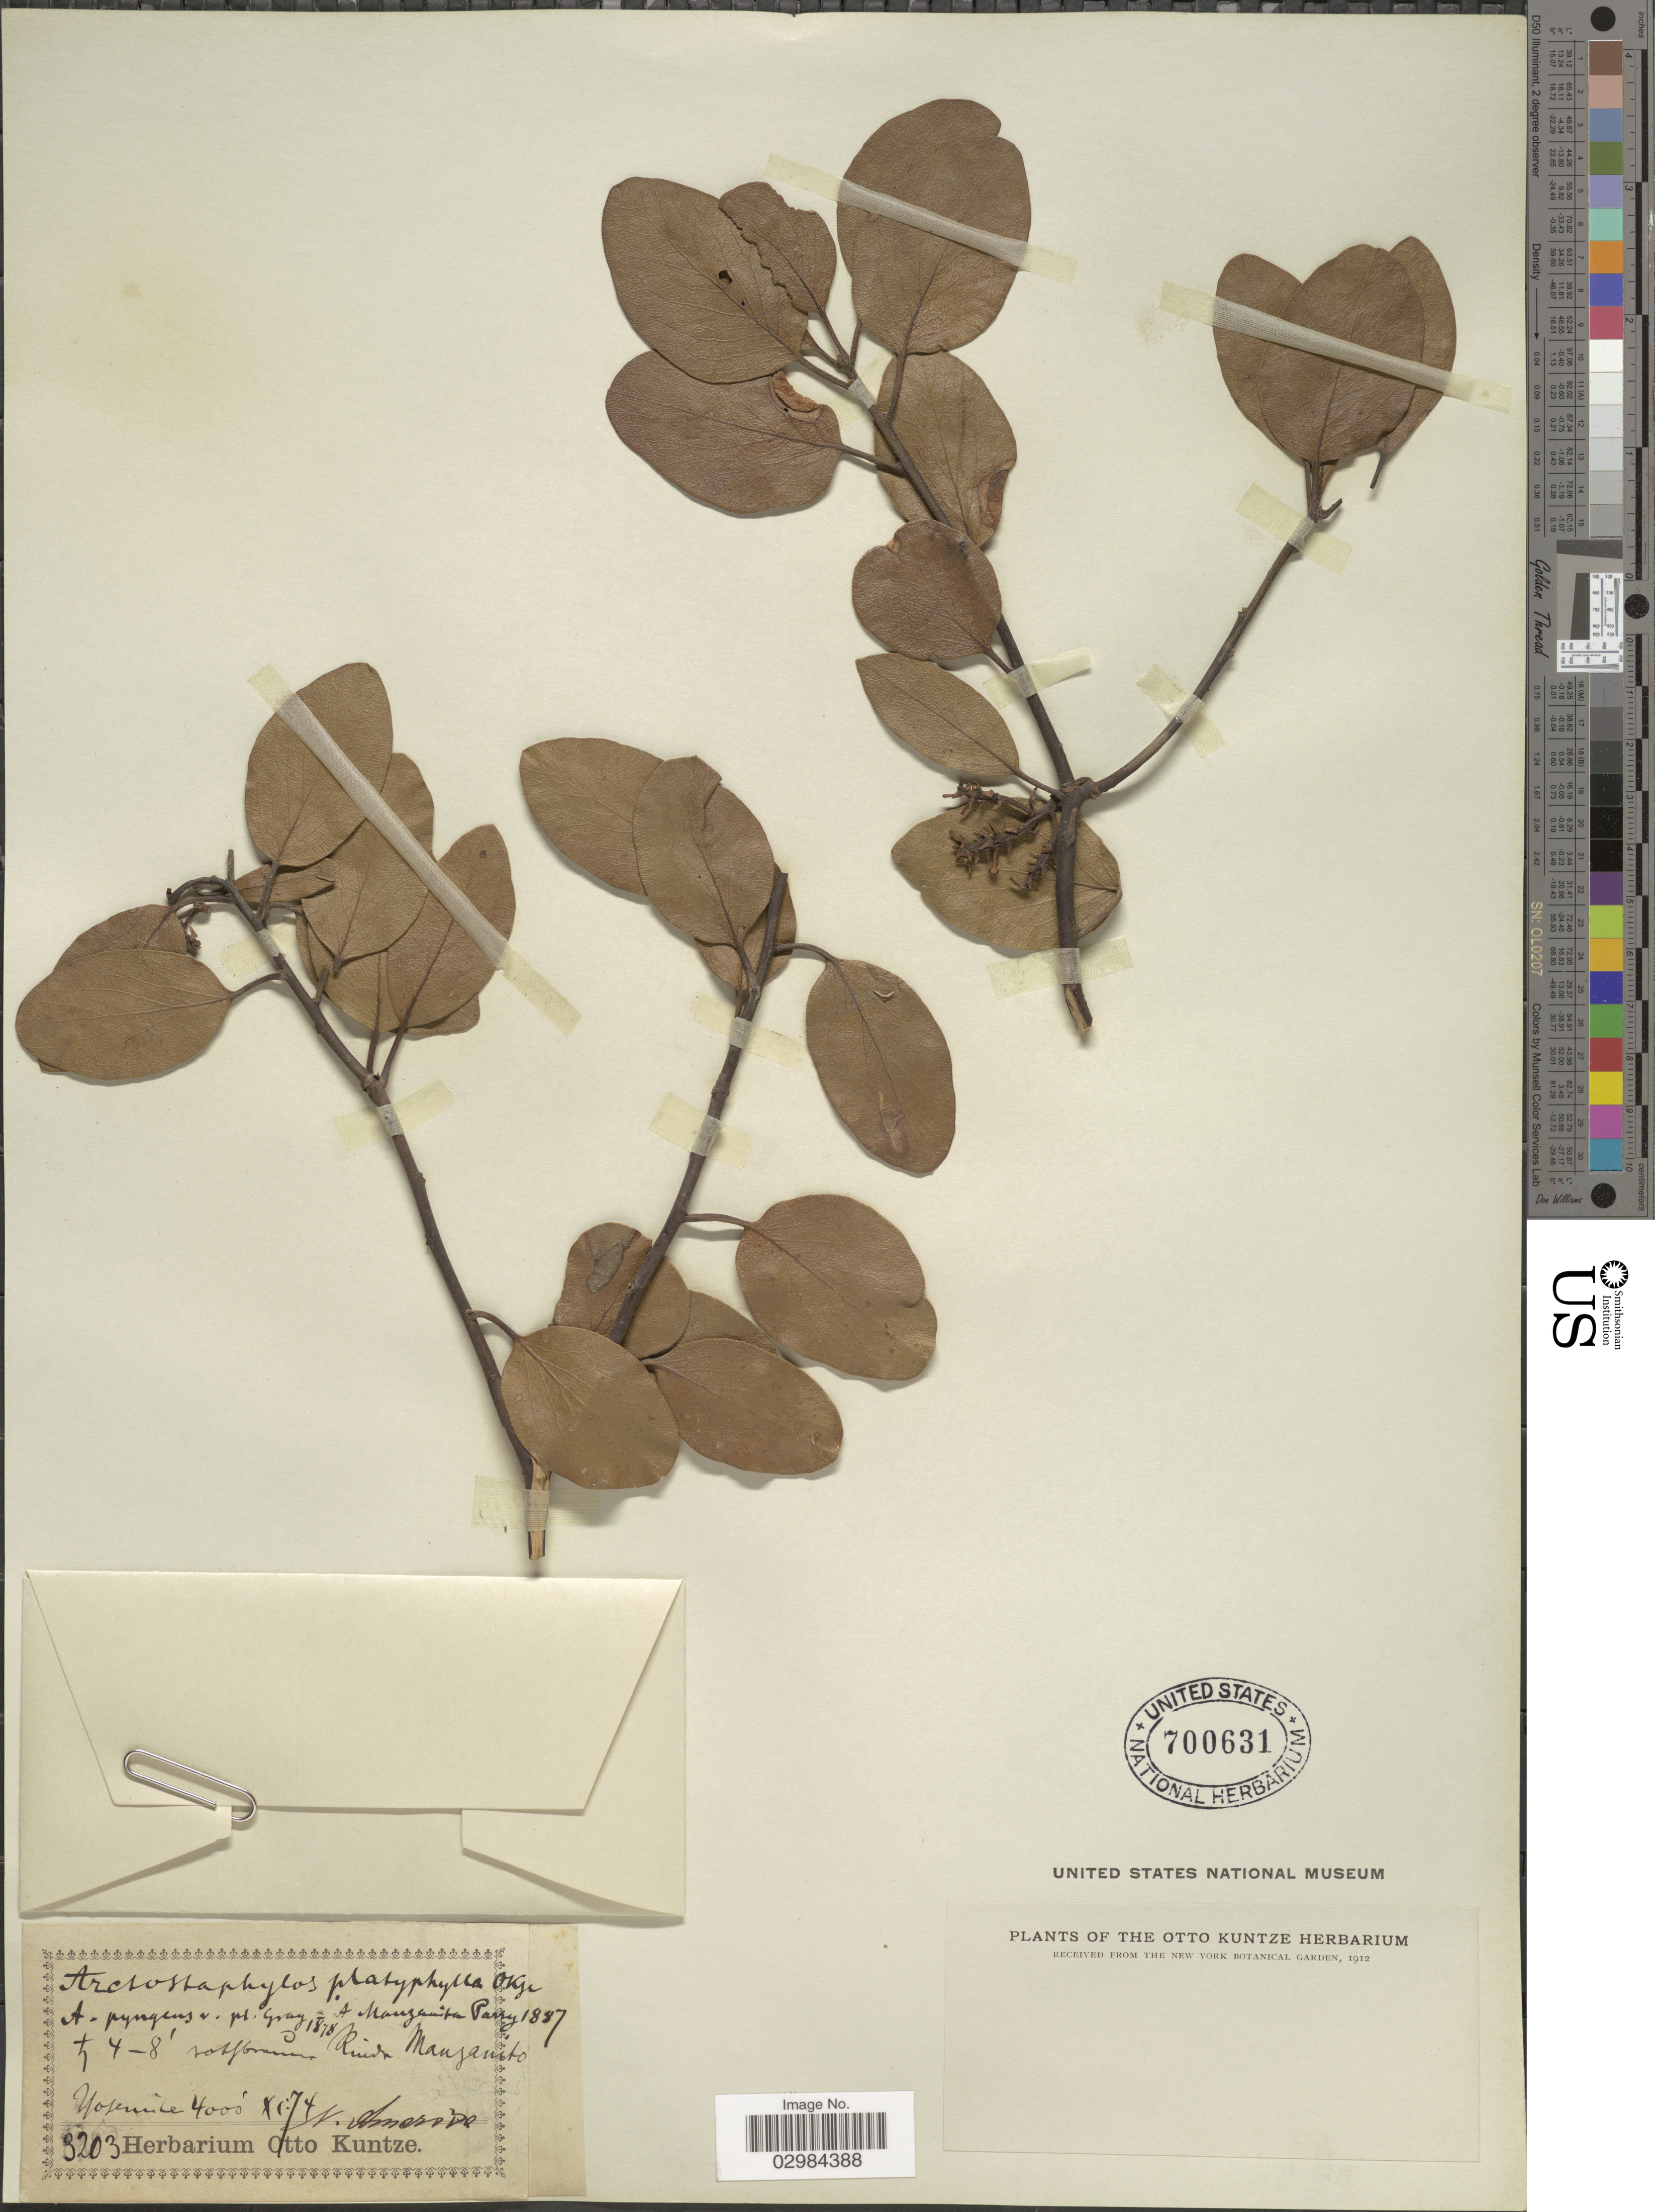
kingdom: Plantae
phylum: Tracheophyta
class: Magnoliopsida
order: Ericales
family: Ericaceae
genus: Arctostaphylos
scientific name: Arctostaphylos patula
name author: Greene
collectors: N. Amerosa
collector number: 3203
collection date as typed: Transcribed d/m/y: /11/74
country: United States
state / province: California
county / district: Mariposa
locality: Yosemite.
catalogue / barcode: US 700631